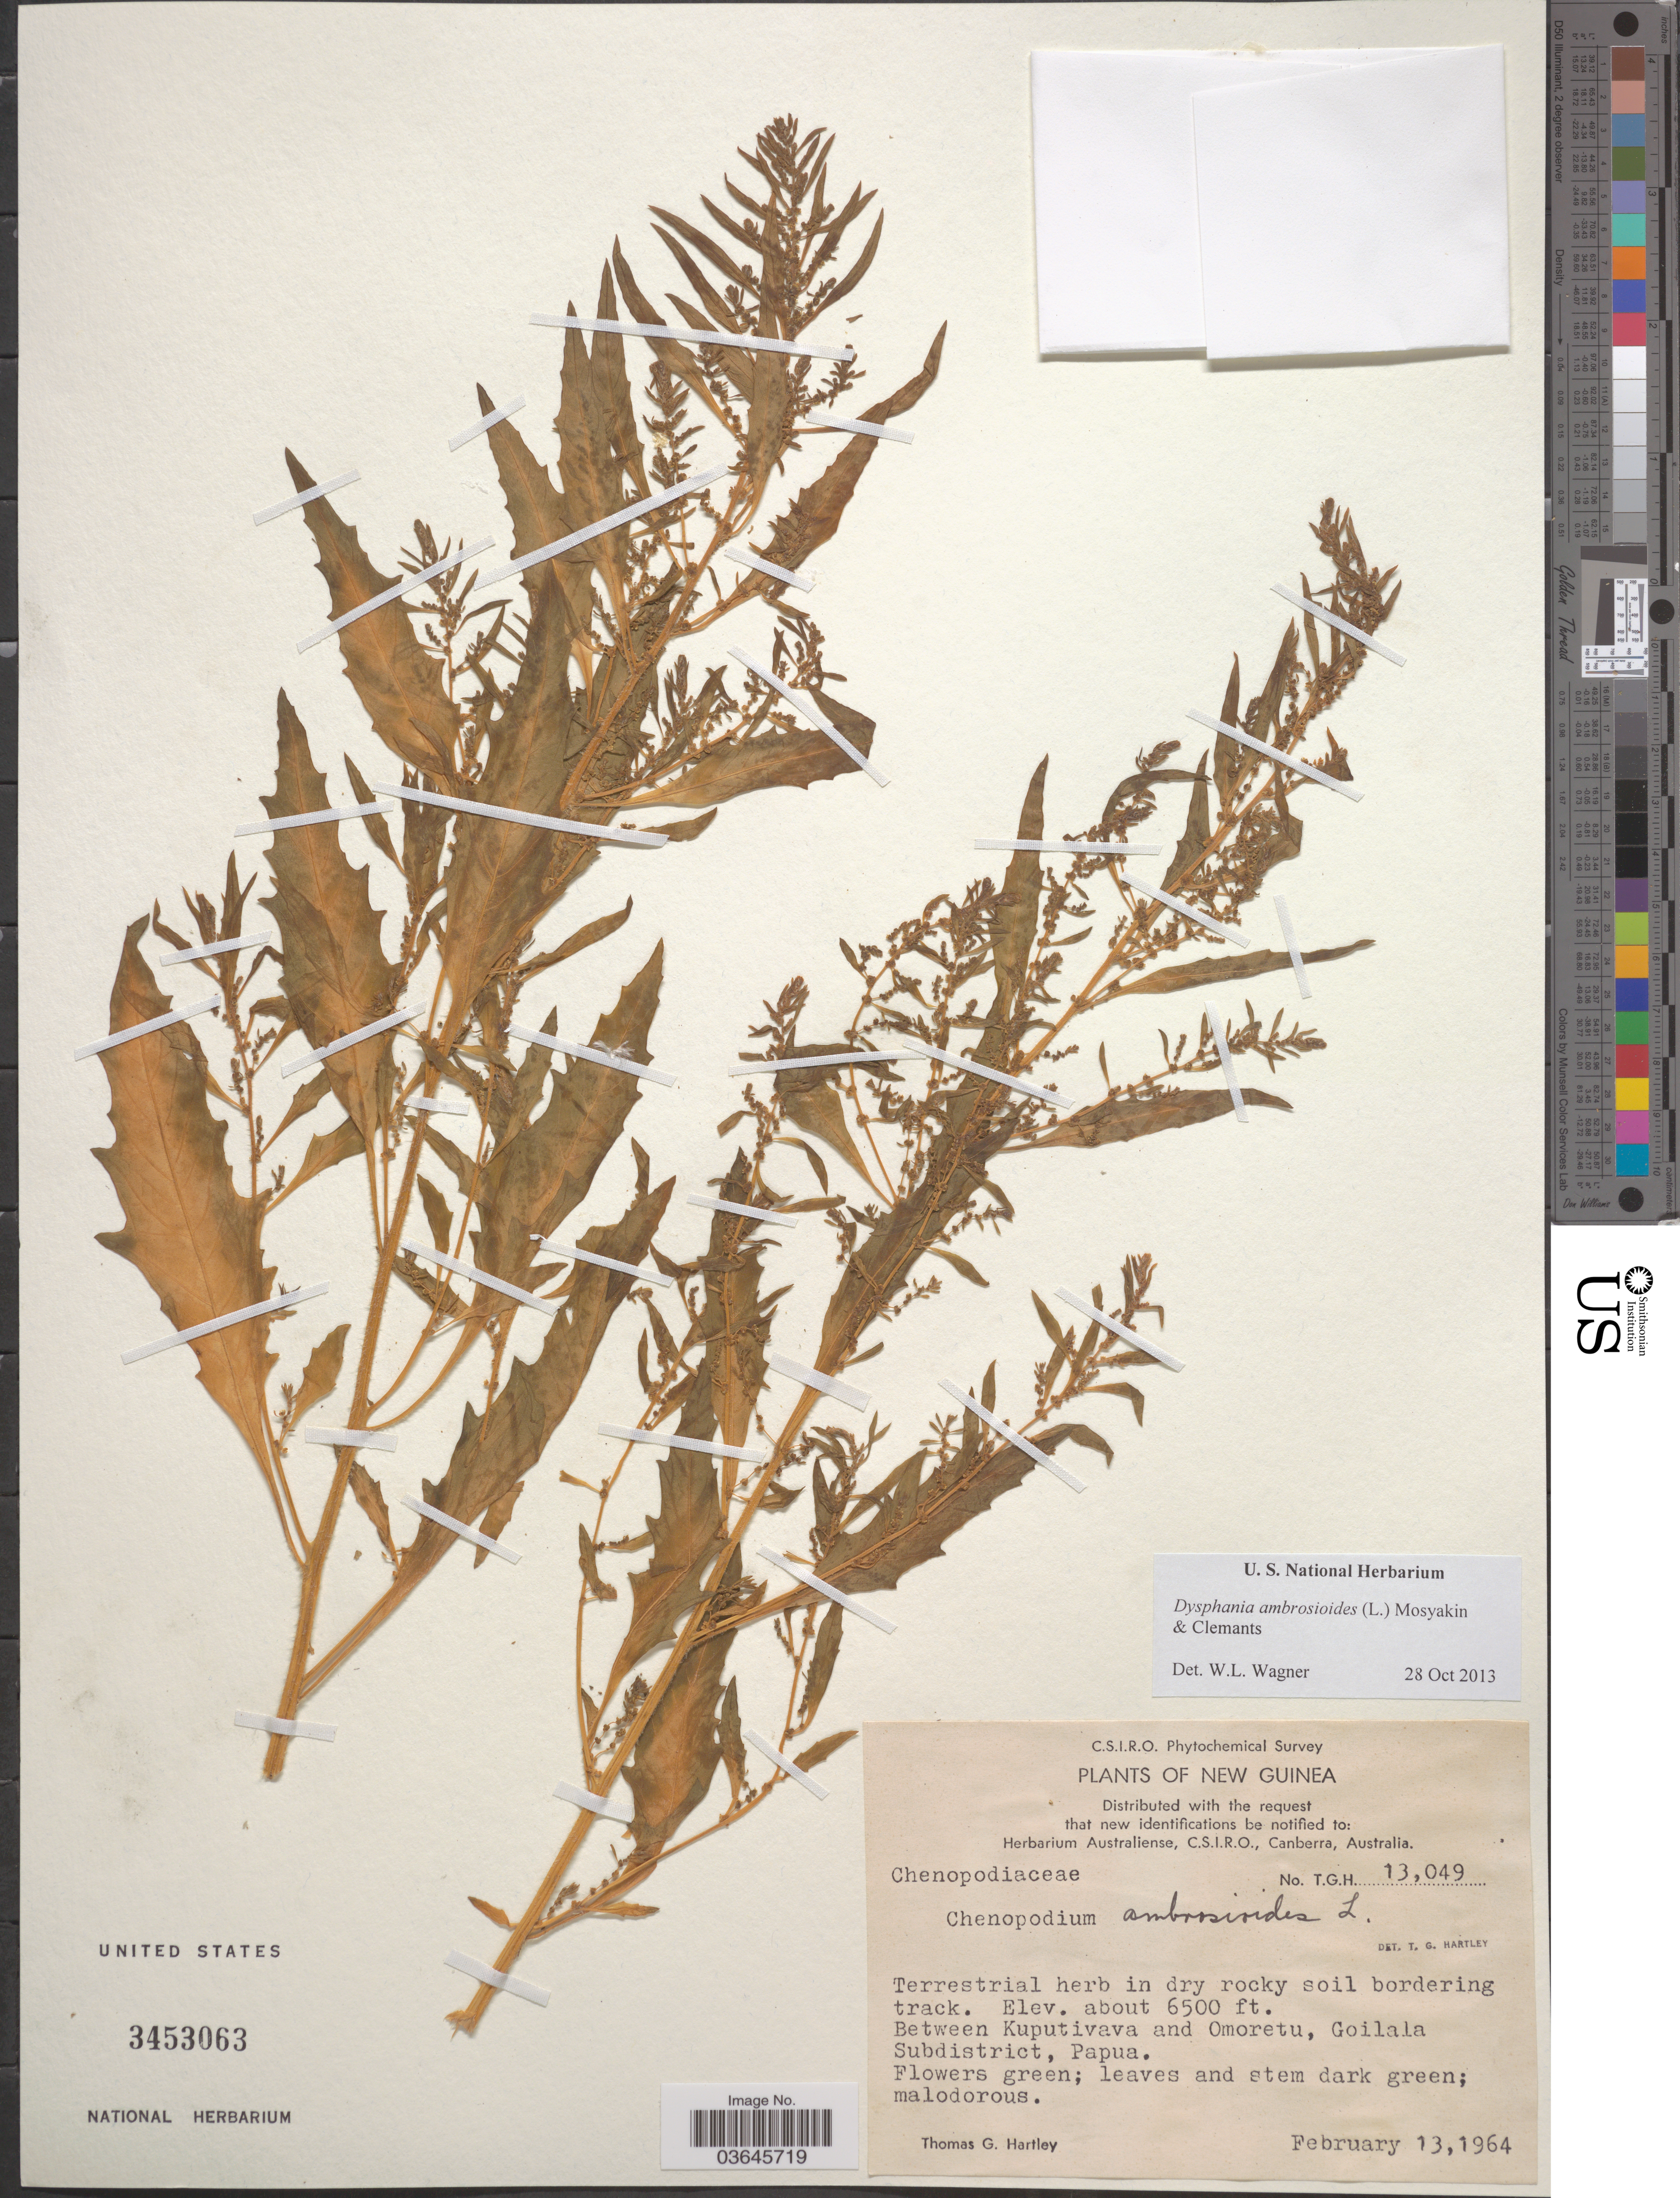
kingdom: Plantae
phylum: Tracheophyta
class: Magnoliopsida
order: Caryophyllales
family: Amaranthaceae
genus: Dysphania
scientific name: Dysphania ambrosioides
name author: (L.) Mosyakin & Clemants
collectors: T. G. Hartley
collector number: TGH 13049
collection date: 1964-02-13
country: Papua New Guinea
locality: New Guinea. Between Kuputivava and Omoretu, Goilala Subdistrict, Papua.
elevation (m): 1981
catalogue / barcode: US 3453063